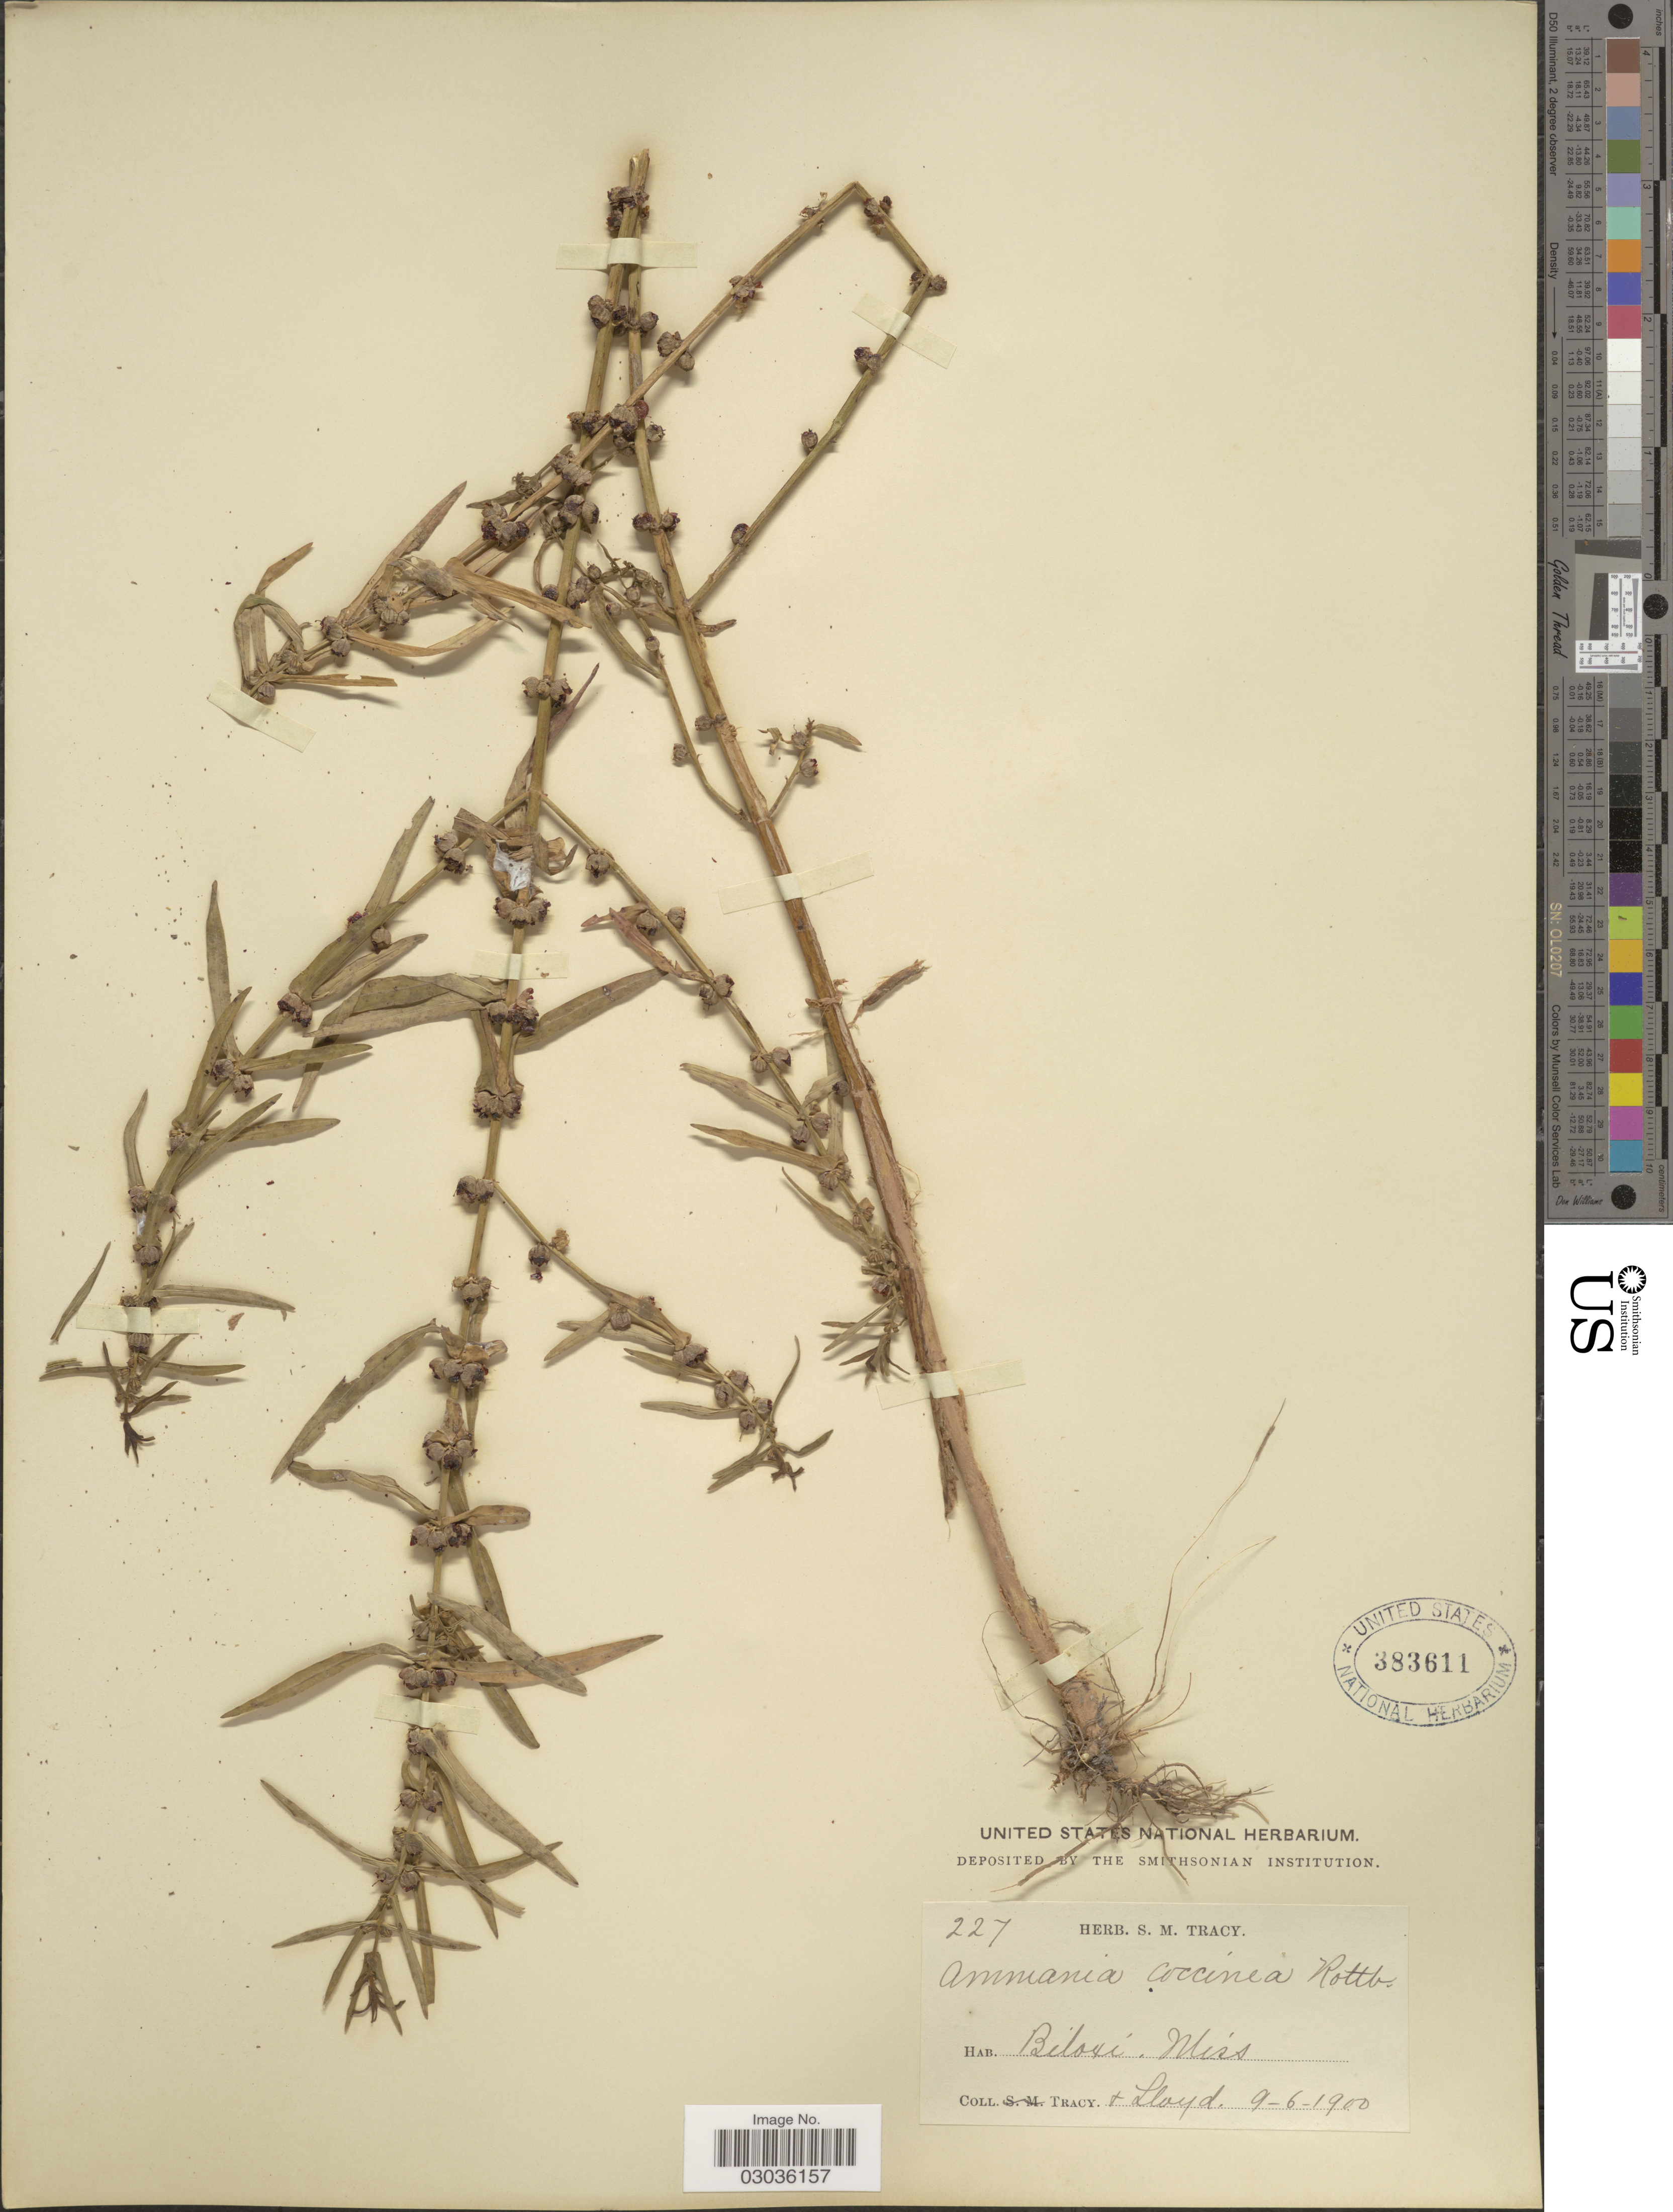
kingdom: Plantae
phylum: Tracheophyta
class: Magnoliopsida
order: Myrtales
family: Lythraceae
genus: Ammannia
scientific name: Ammannia coccinea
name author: Rottb.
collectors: -. Tracy & -- Lloyd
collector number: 227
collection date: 1900-09-06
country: United States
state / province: Mississippi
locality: Biloxi.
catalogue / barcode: US 383611